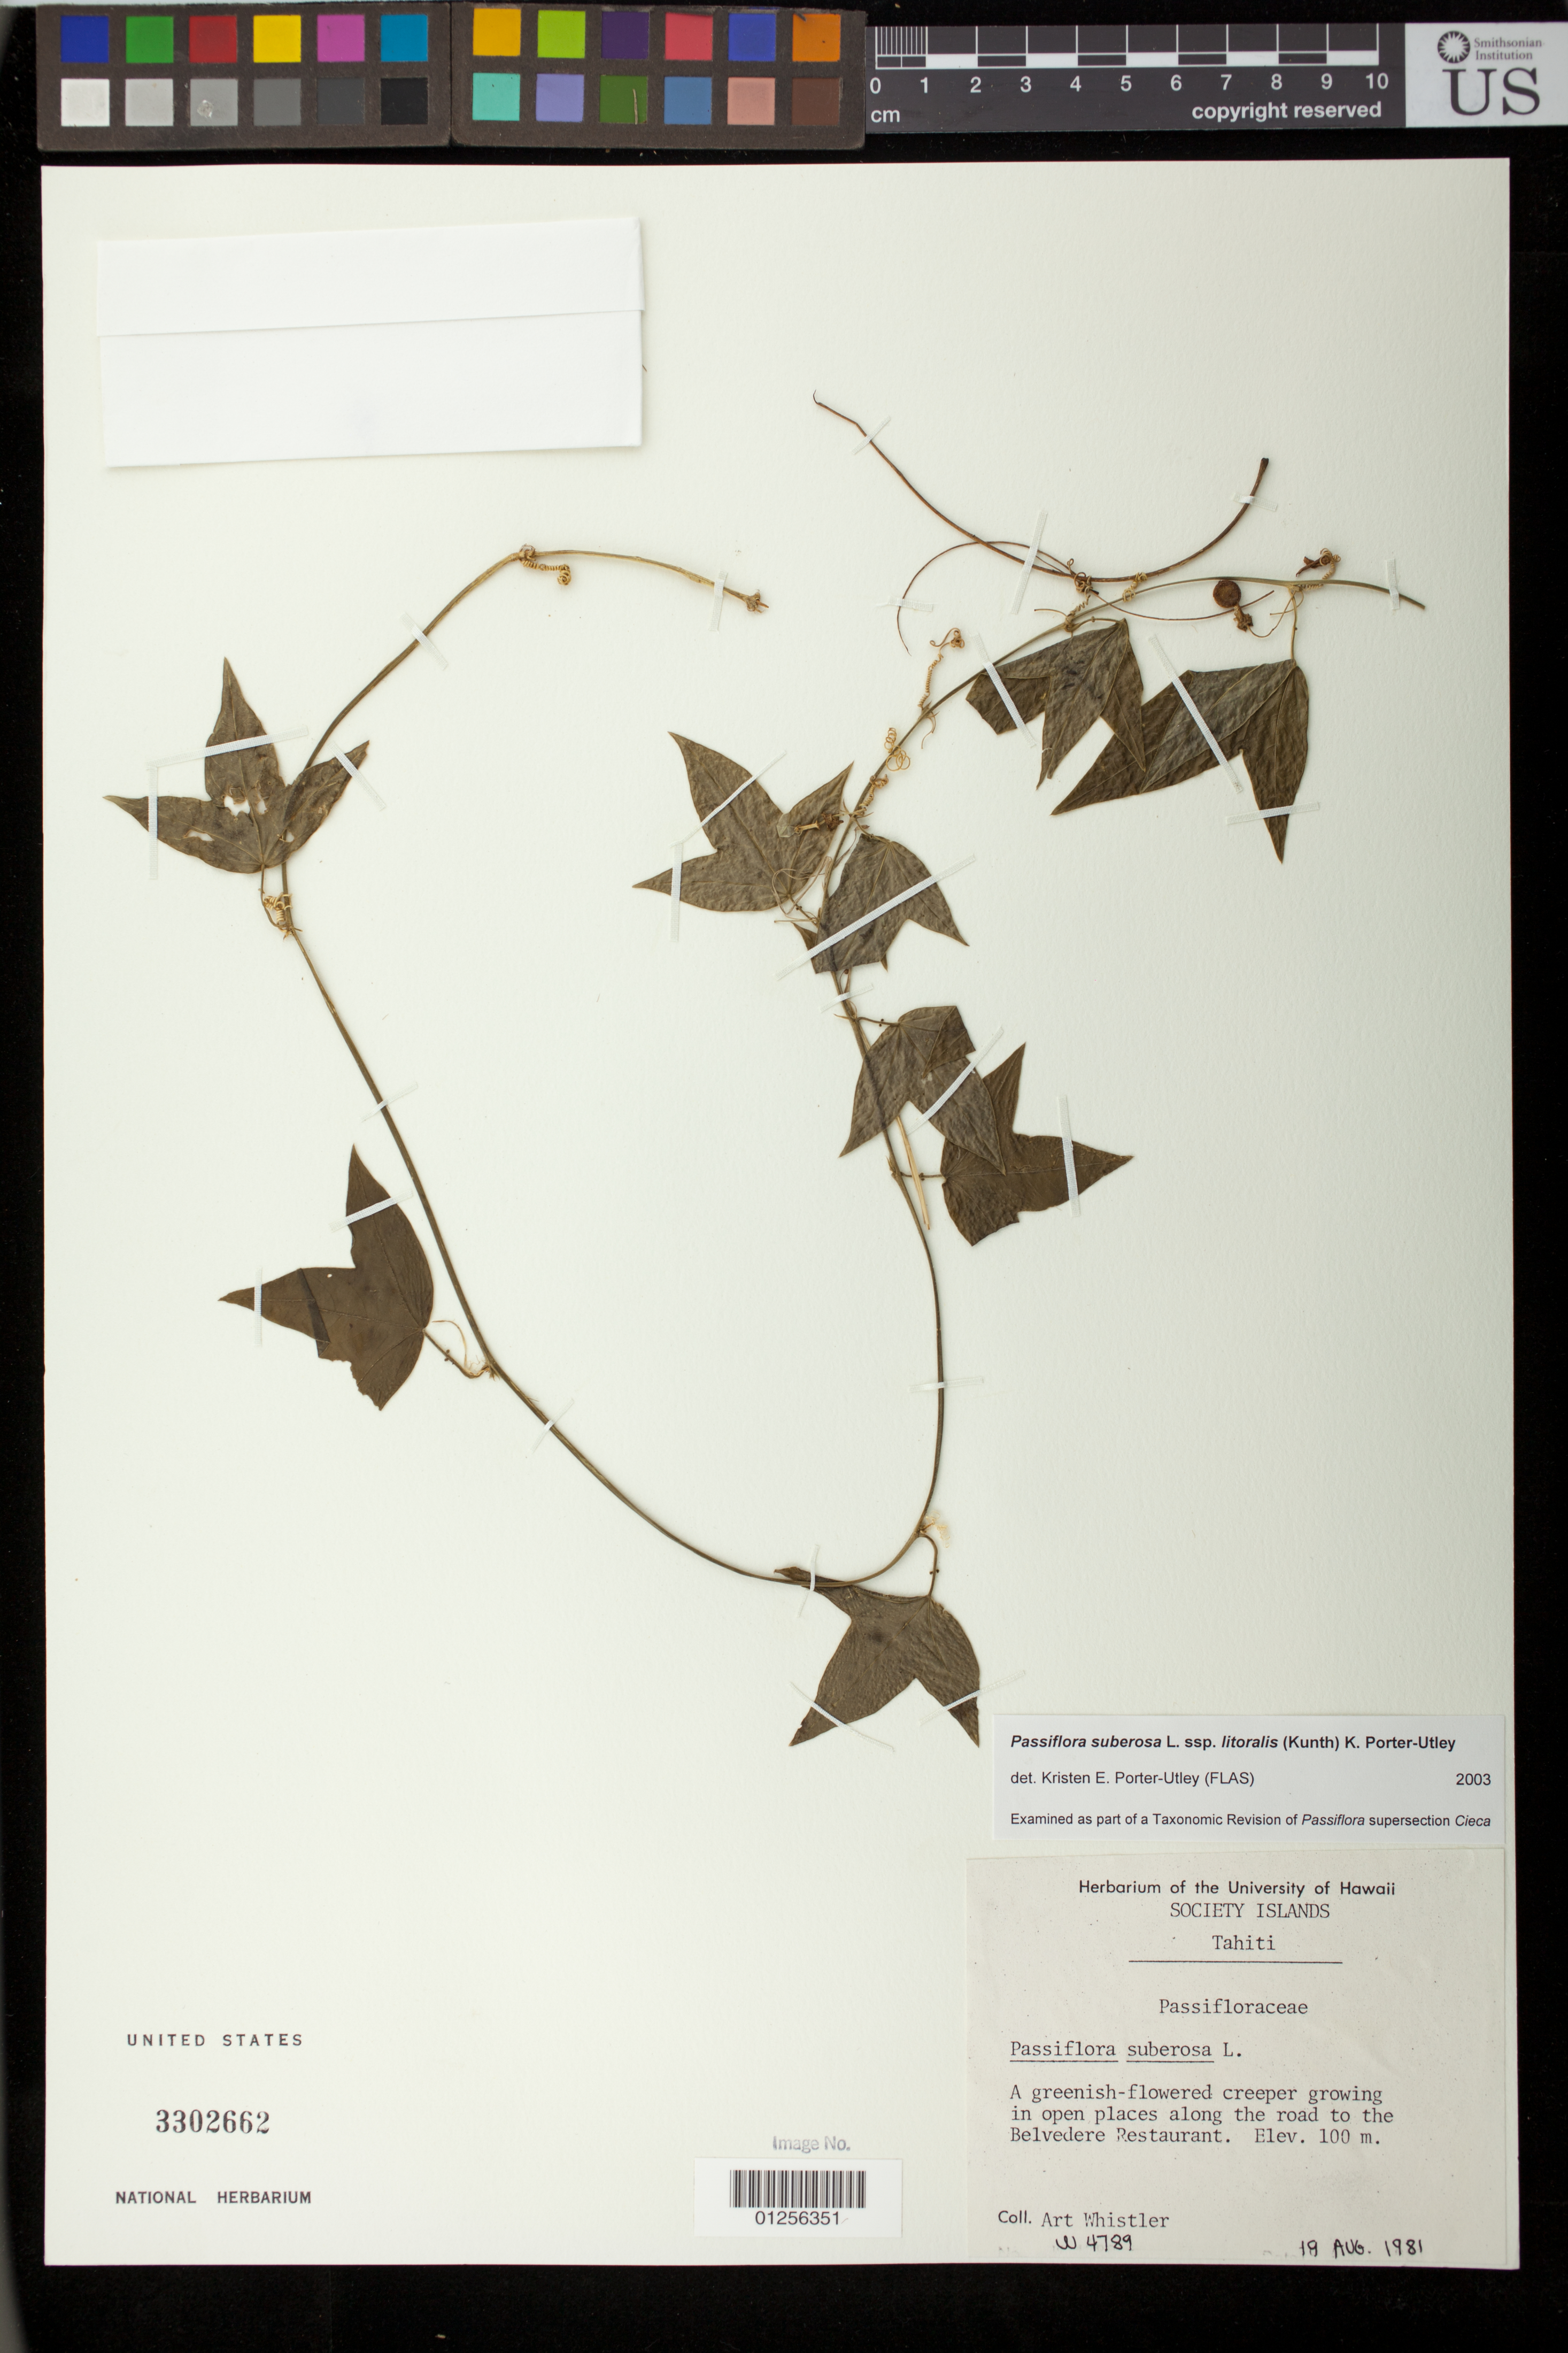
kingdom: Plantae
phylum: Tracheophyta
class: Magnoliopsida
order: Malpighiales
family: Passifloraceae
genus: Passiflora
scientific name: Passiflora suberosa subsp. litoralis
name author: (Kunth) Port.-Utl. et al.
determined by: Porter-Utley, Kristen E.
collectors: A. Whistler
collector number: W4789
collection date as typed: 19 August 1981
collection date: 1981-08-19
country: French Polynesia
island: Tahiti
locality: Along road to the Belvedere Restaurant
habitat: Growing in open places along road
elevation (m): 100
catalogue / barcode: US 3302662